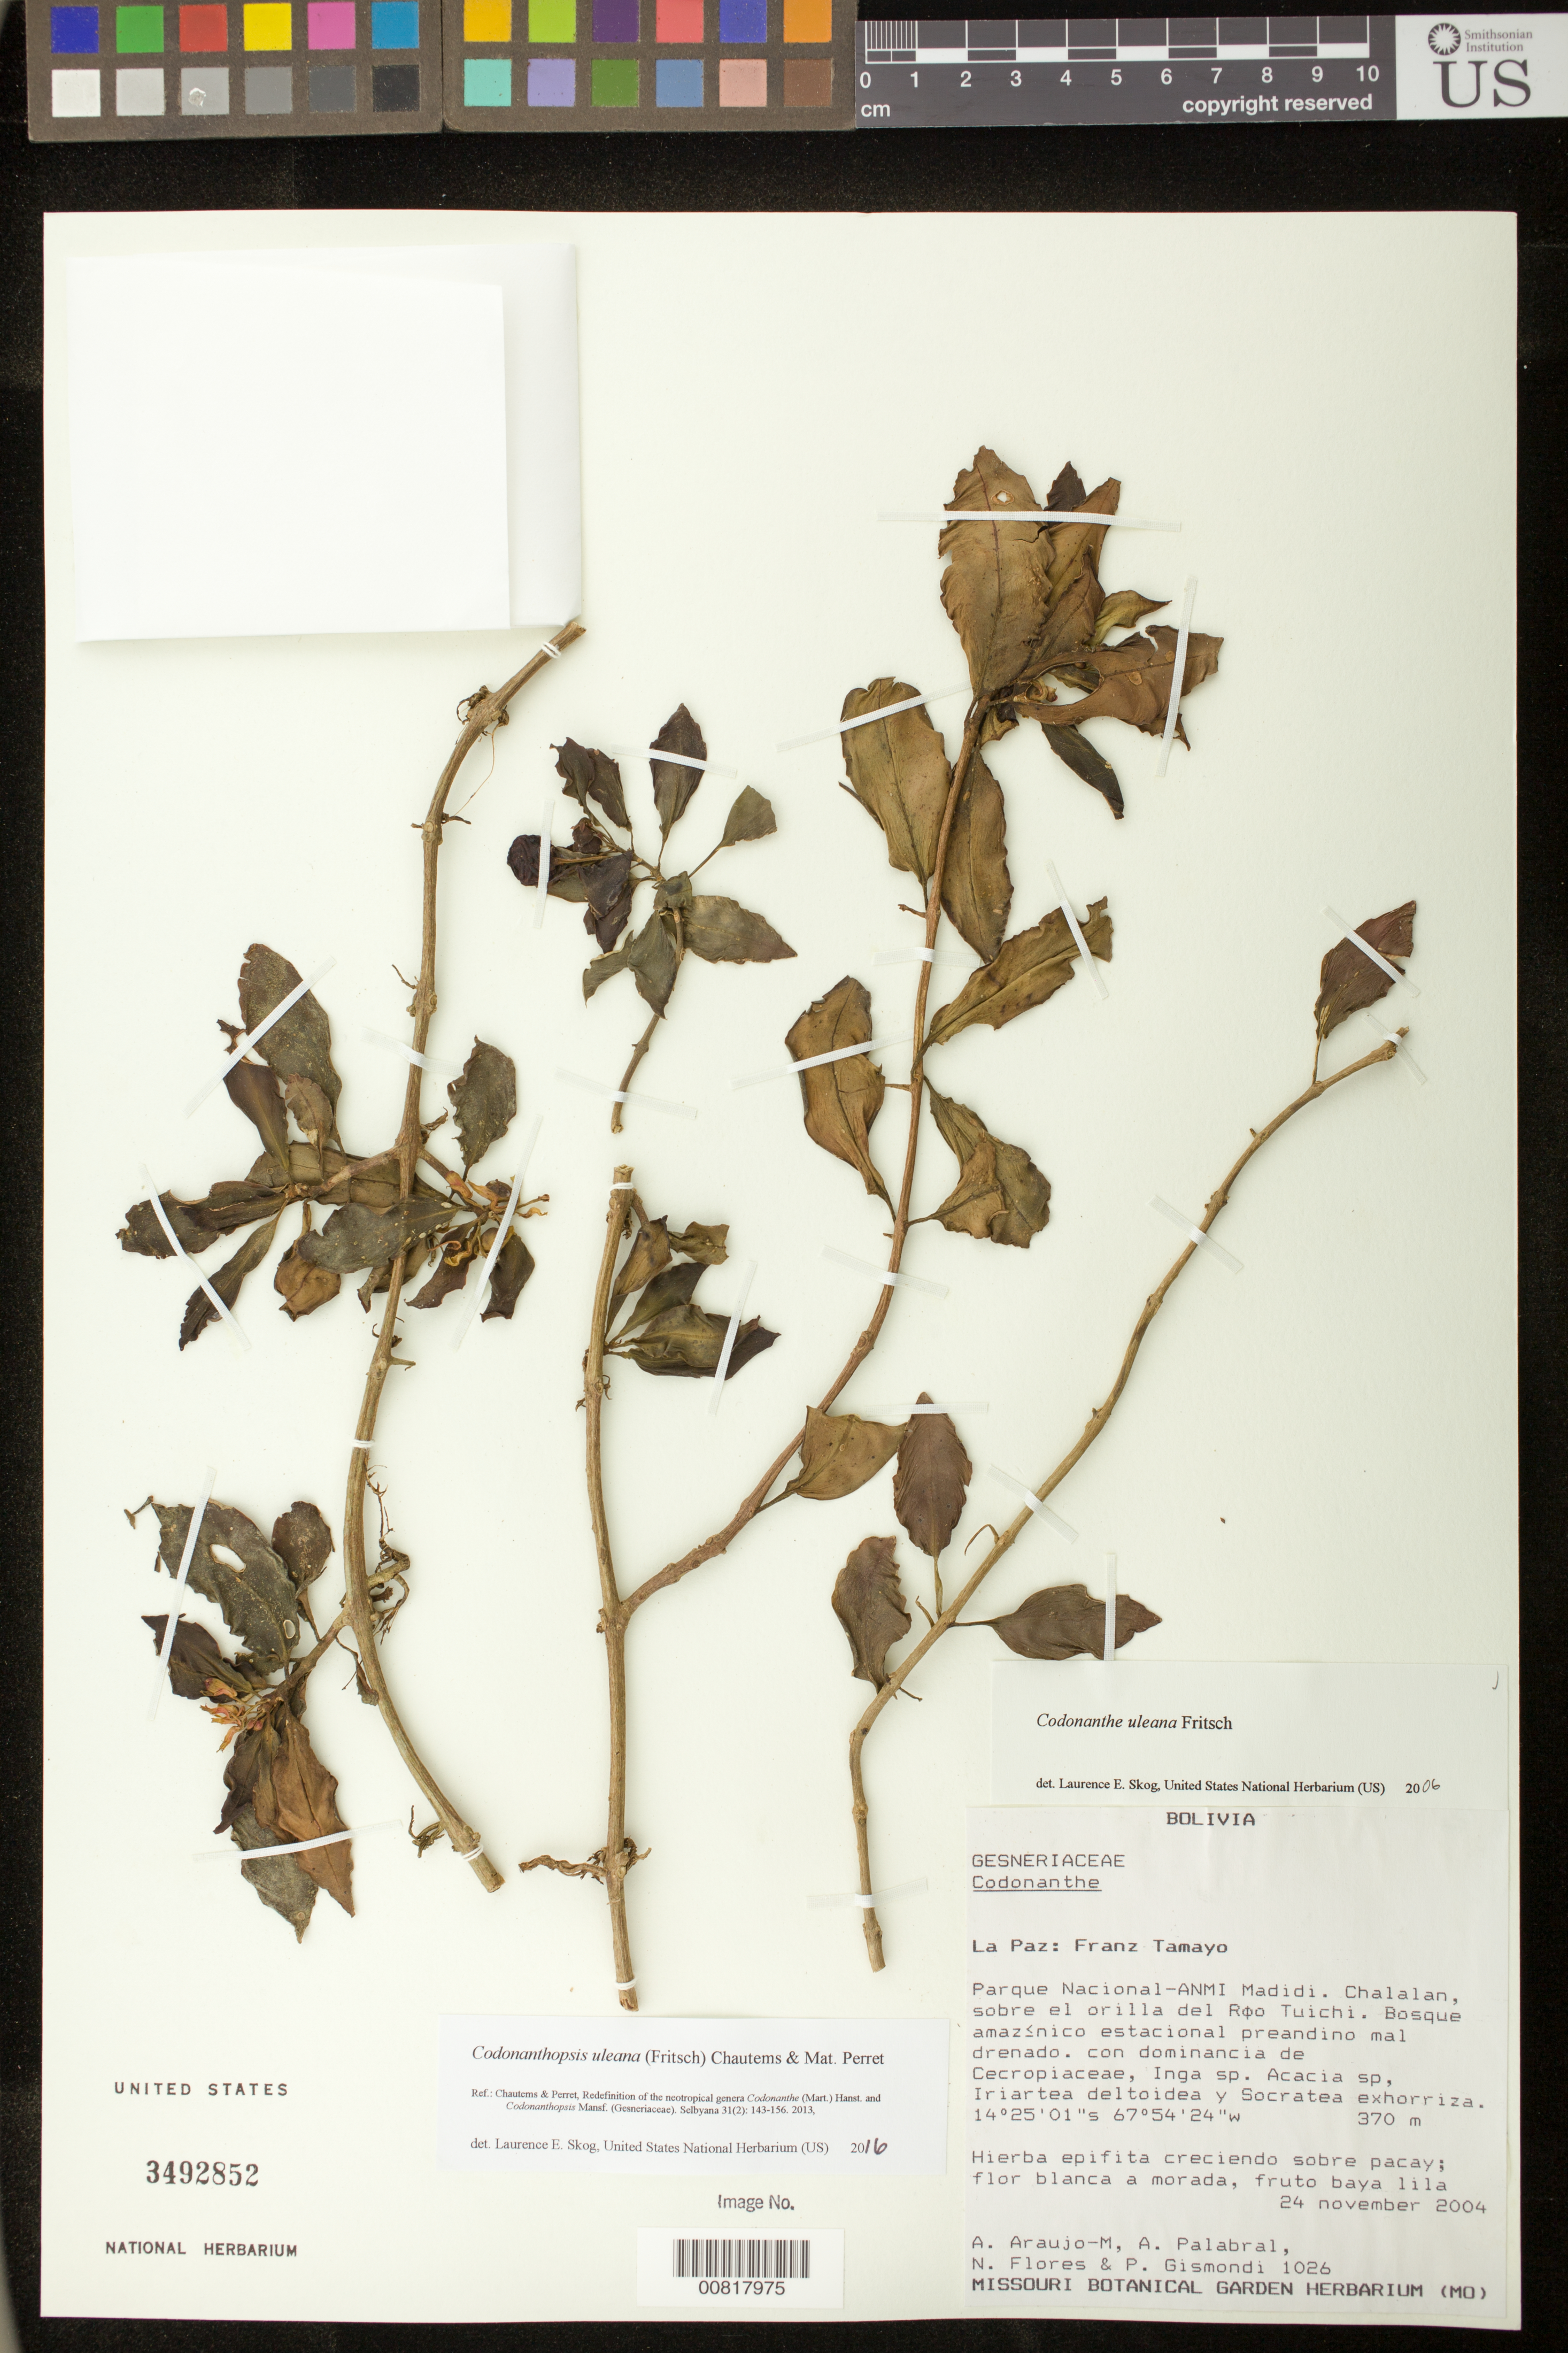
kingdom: Plantae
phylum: Tracheophyta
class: Magnoliopsida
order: Lamiales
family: Gesneriaceae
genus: Codonanthopsis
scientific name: Codonanthopsis uleana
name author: (Fritsch) Chautems & Mat.Perret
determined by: Skog, Laurence E.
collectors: A. Araujo-M., A. Palabral, N. Flores & P. Gismondi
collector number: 1026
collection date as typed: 24 Nov 2004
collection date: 2004-11-24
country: Bolivia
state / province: La Paz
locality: La Paz: Franz Tamayo. Parque Nacional-ANMI Madidi. Chalalan, sobre el orilla del Rio Tuichi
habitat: Bosque amazónica estacional preandino mal drenado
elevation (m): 370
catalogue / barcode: US 3492852